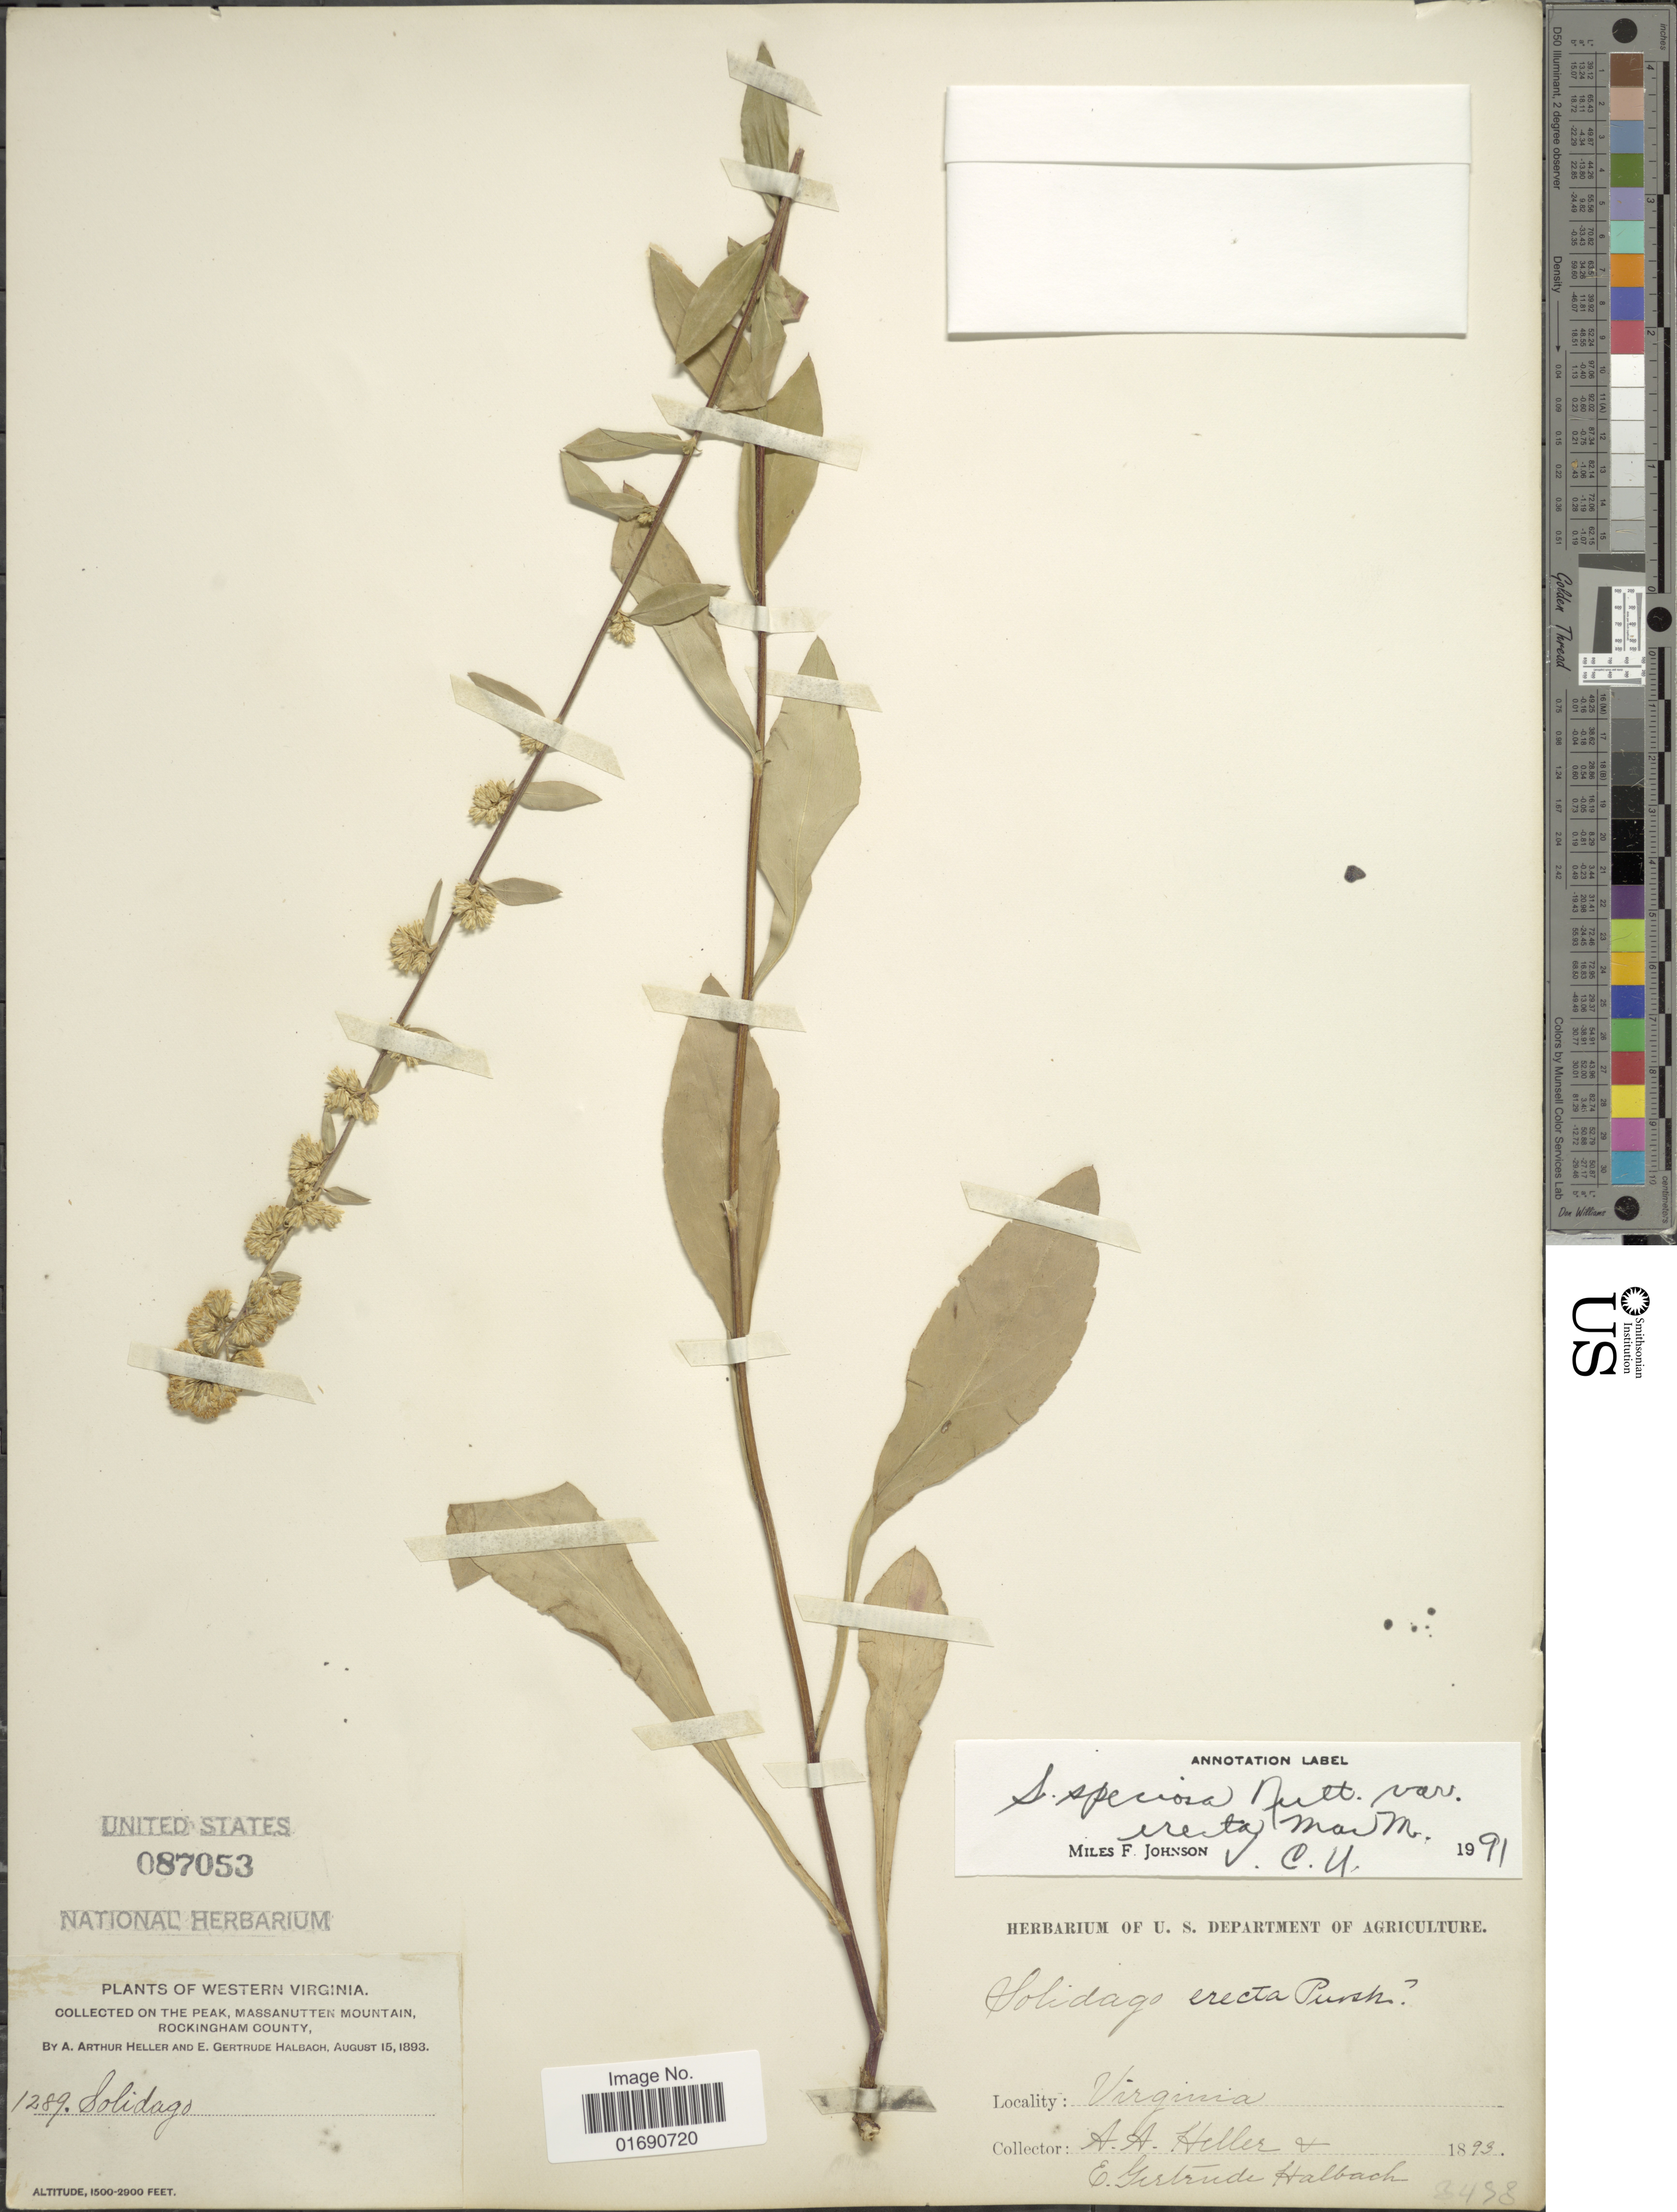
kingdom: Plantae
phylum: Tracheophyta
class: Magnoliopsida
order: Asterales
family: Asteraceae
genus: Solidago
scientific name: Solidago speciosa var. erecta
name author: (Pursh) MacMill.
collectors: A. A. Heller & E. G. Halbach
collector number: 1289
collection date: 1893-08-15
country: United States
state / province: Virginia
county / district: Rockingham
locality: Western Virginia, on the Peak, Massanutten Mountain, Rockingham County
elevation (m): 457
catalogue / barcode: US 87053